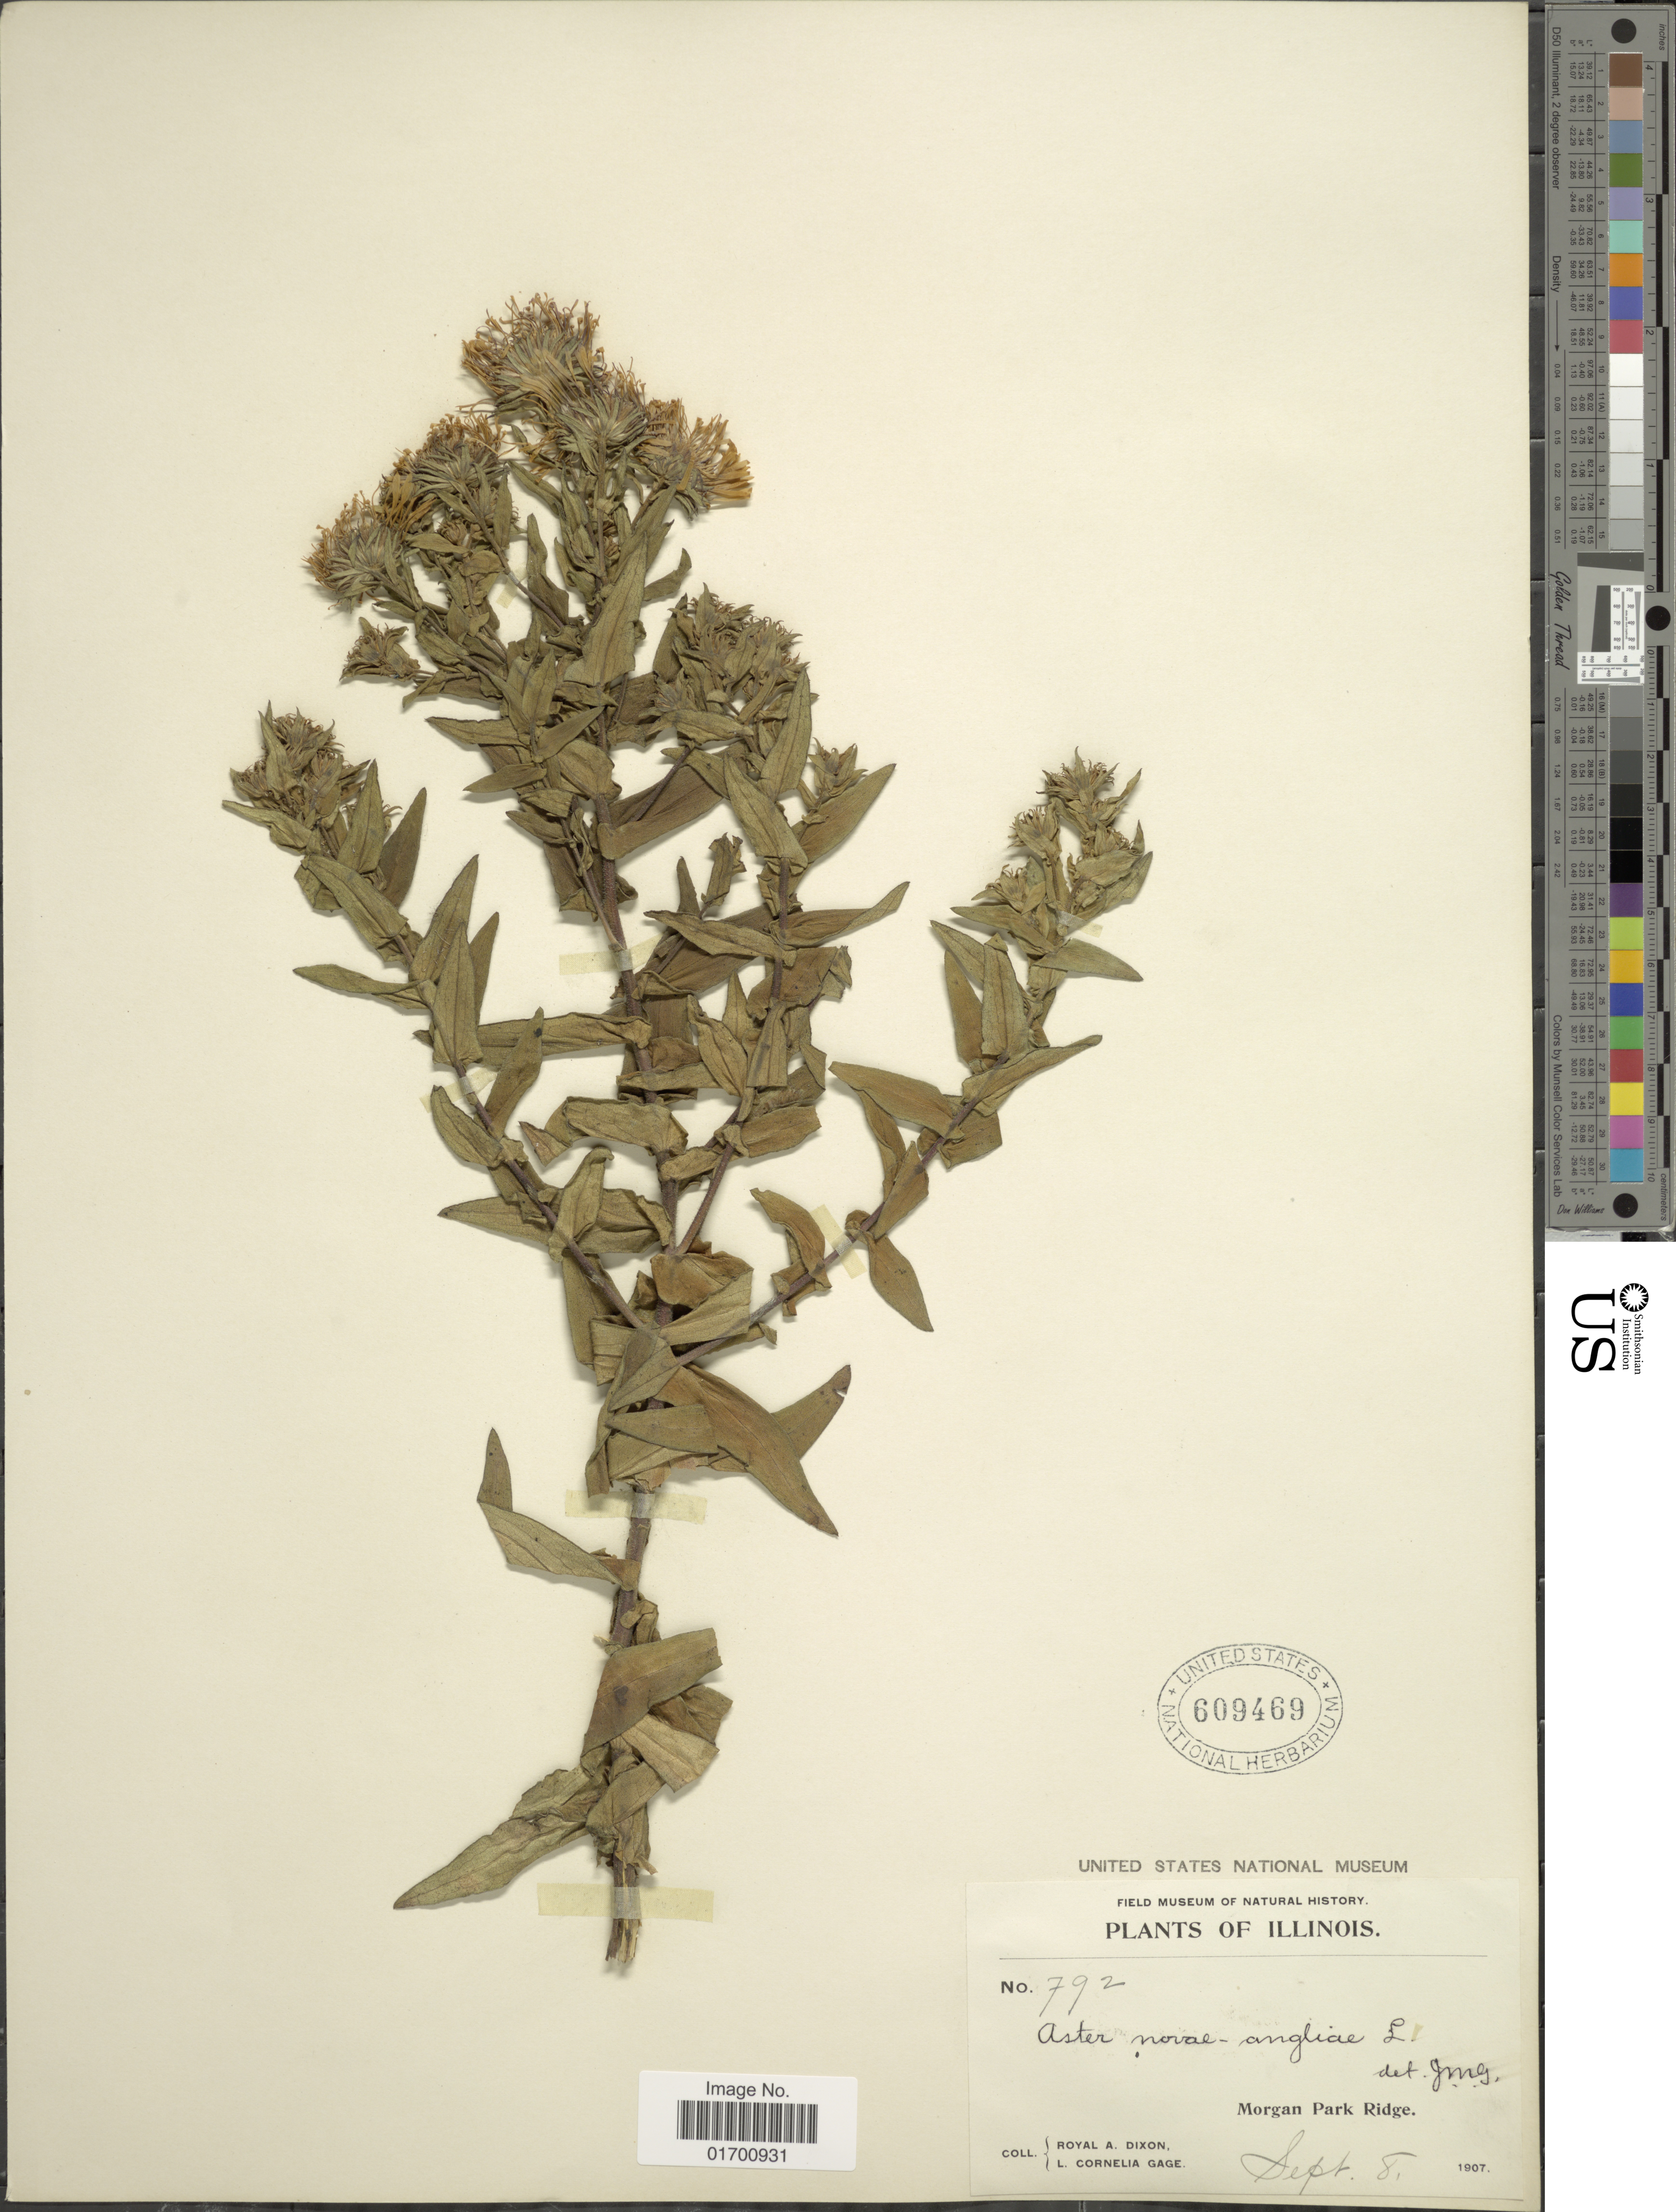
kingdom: Plantae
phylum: Tracheophyta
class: Magnoliopsida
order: Asterales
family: Asteraceae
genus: Symphyotrichum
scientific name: Symphyotrichum novae-angliae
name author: (L.) G.L. Nesom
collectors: R. A. Dixon & L. Gage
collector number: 792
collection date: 1907-09-08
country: United States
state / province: Illinois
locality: Morgan Park, Ridge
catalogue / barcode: US 609469